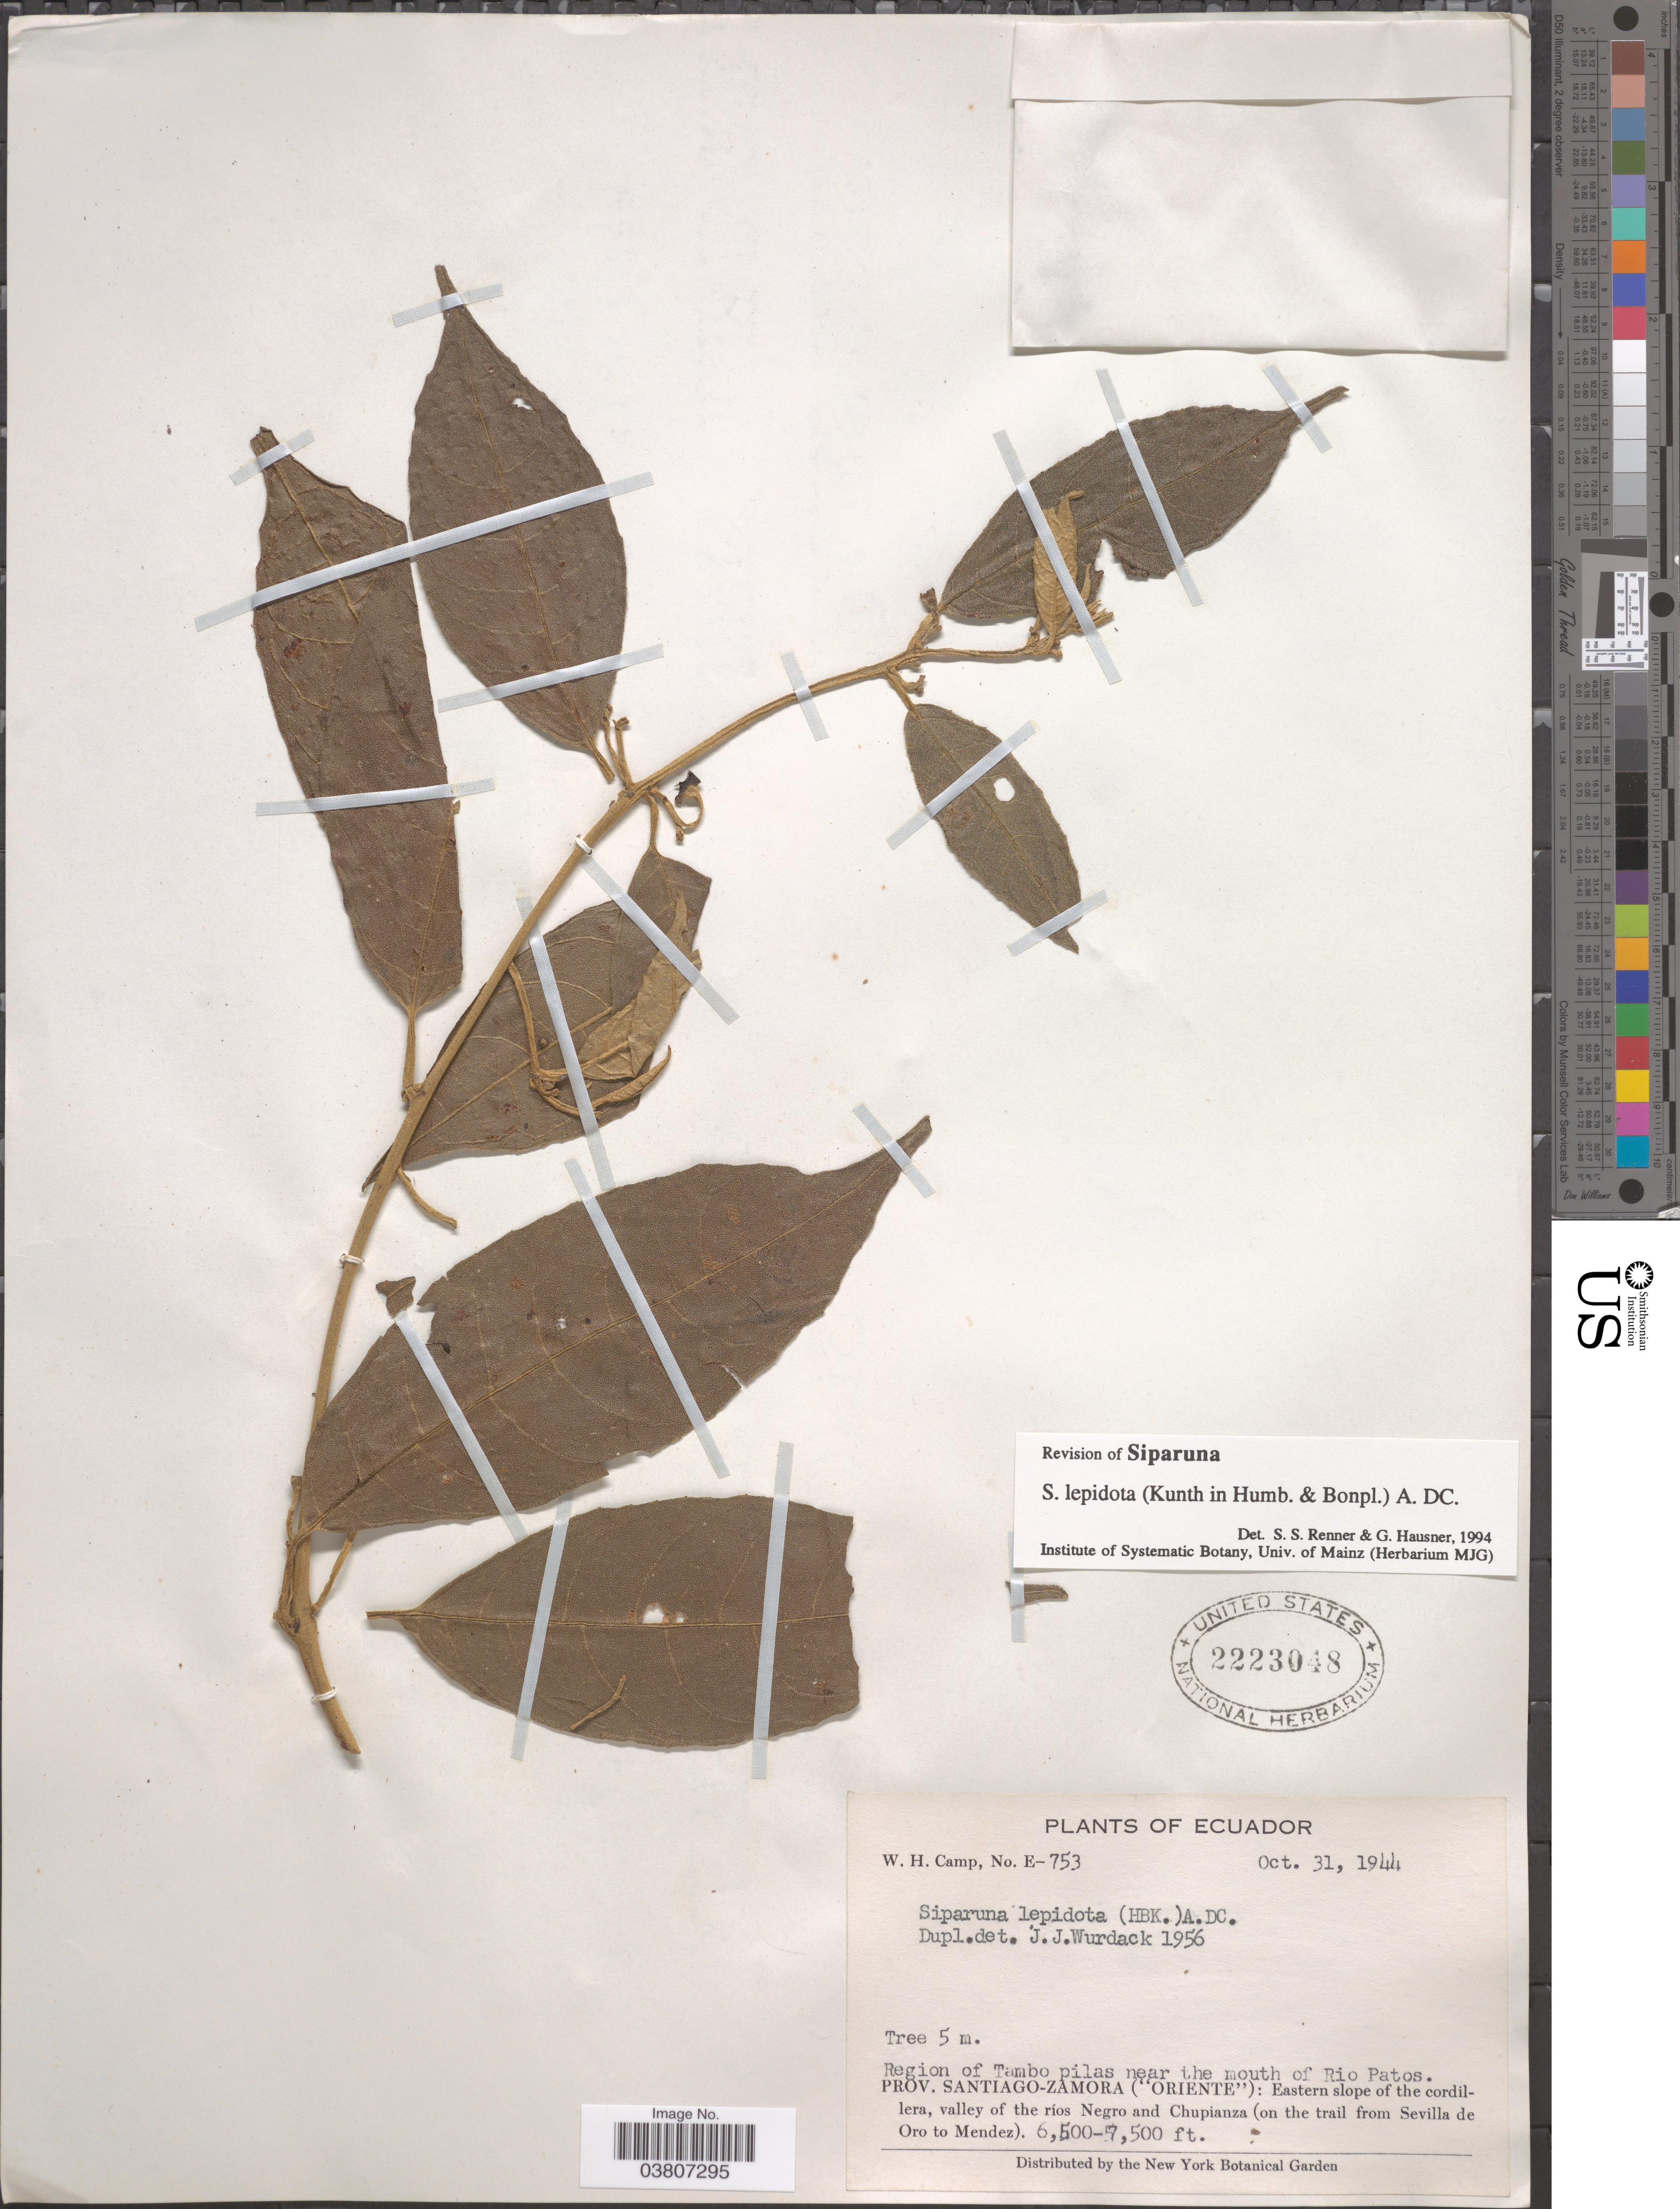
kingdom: Plantae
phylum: Tracheophyta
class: Magnoliopsida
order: Laurales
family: Siparunaceae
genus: Siparuna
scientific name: Siparuna lepidota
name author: (Kunth) A. DC.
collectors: W. H. Camp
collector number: E-753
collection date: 1944-10-31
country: Ecuador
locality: Region of Tambo pilas near the mouth of Rio Patos. Prov. Santiago-Zamora ("Oriente"): Eastern slope of the cordillera, valley of the ríos Negro and Chupianza (on trail from Sevilla de Oro to Mendez).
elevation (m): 1981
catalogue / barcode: US 2223048